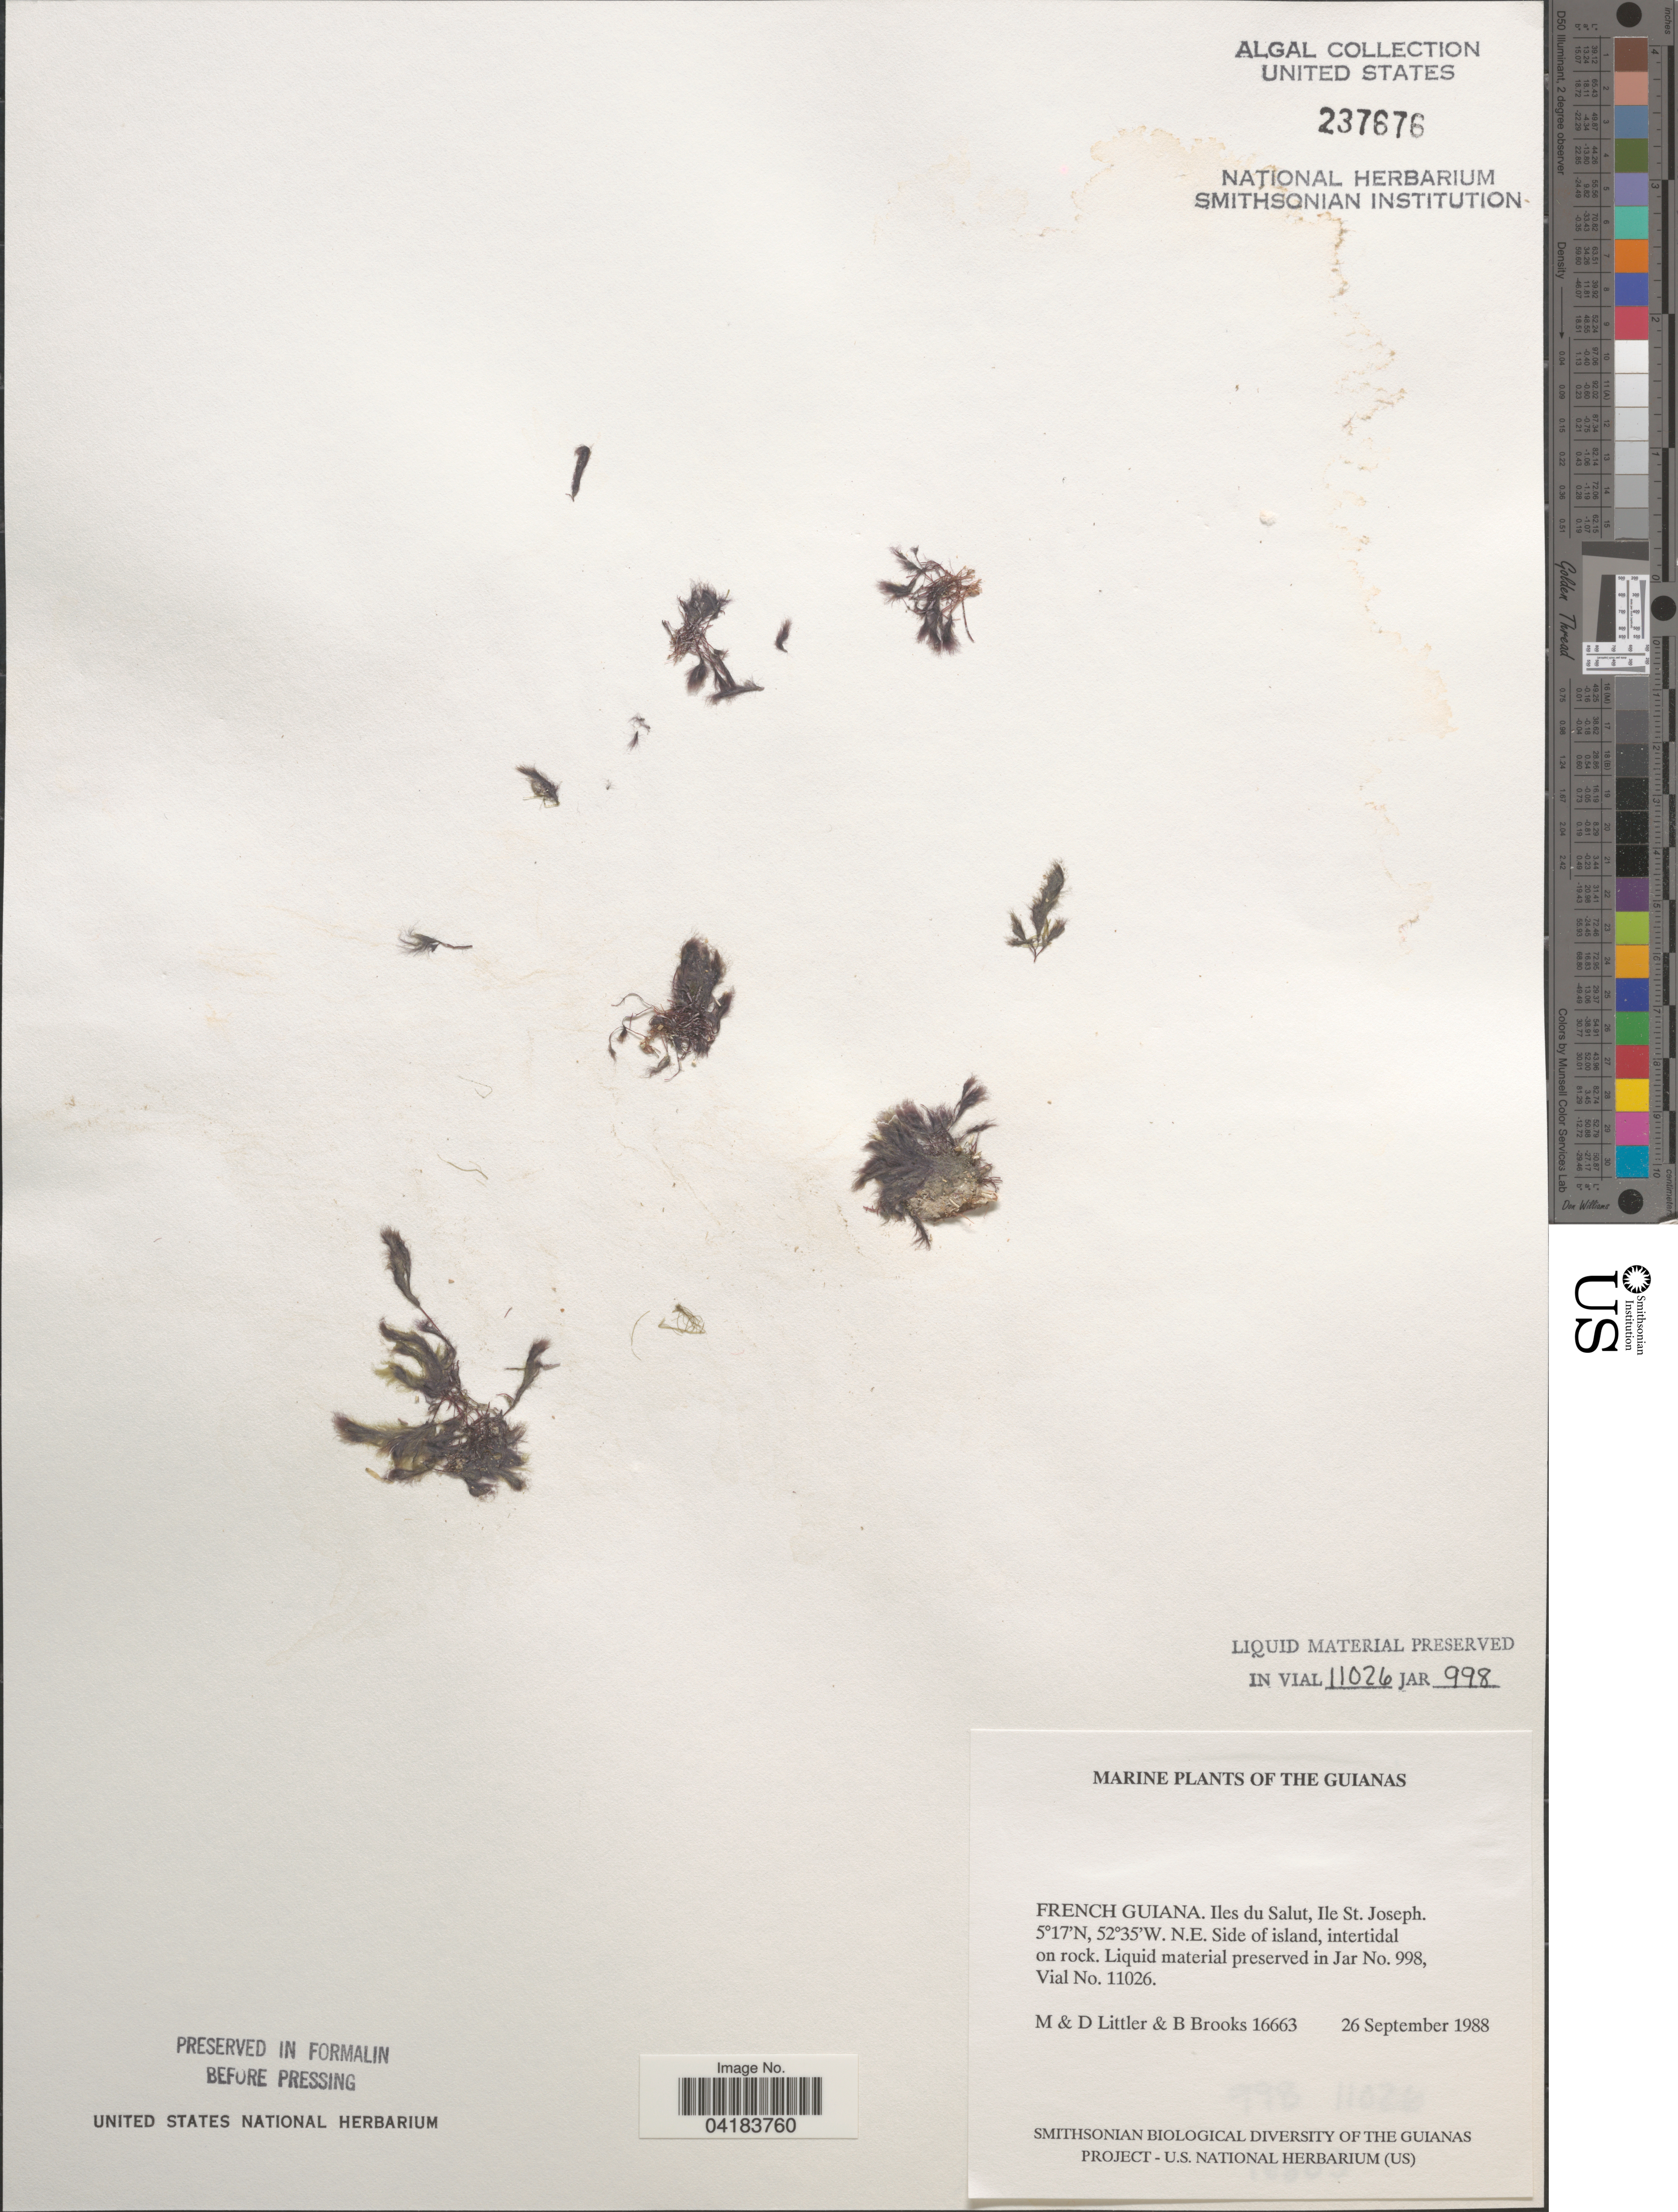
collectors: M. Littler, D. S. Littler & B. Brooks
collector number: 16663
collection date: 1988-09-26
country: French Guiana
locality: The Guianas. Iles du Salut, Ile St. Joseph. Side of island, intertidal on rock.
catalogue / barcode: US 237676